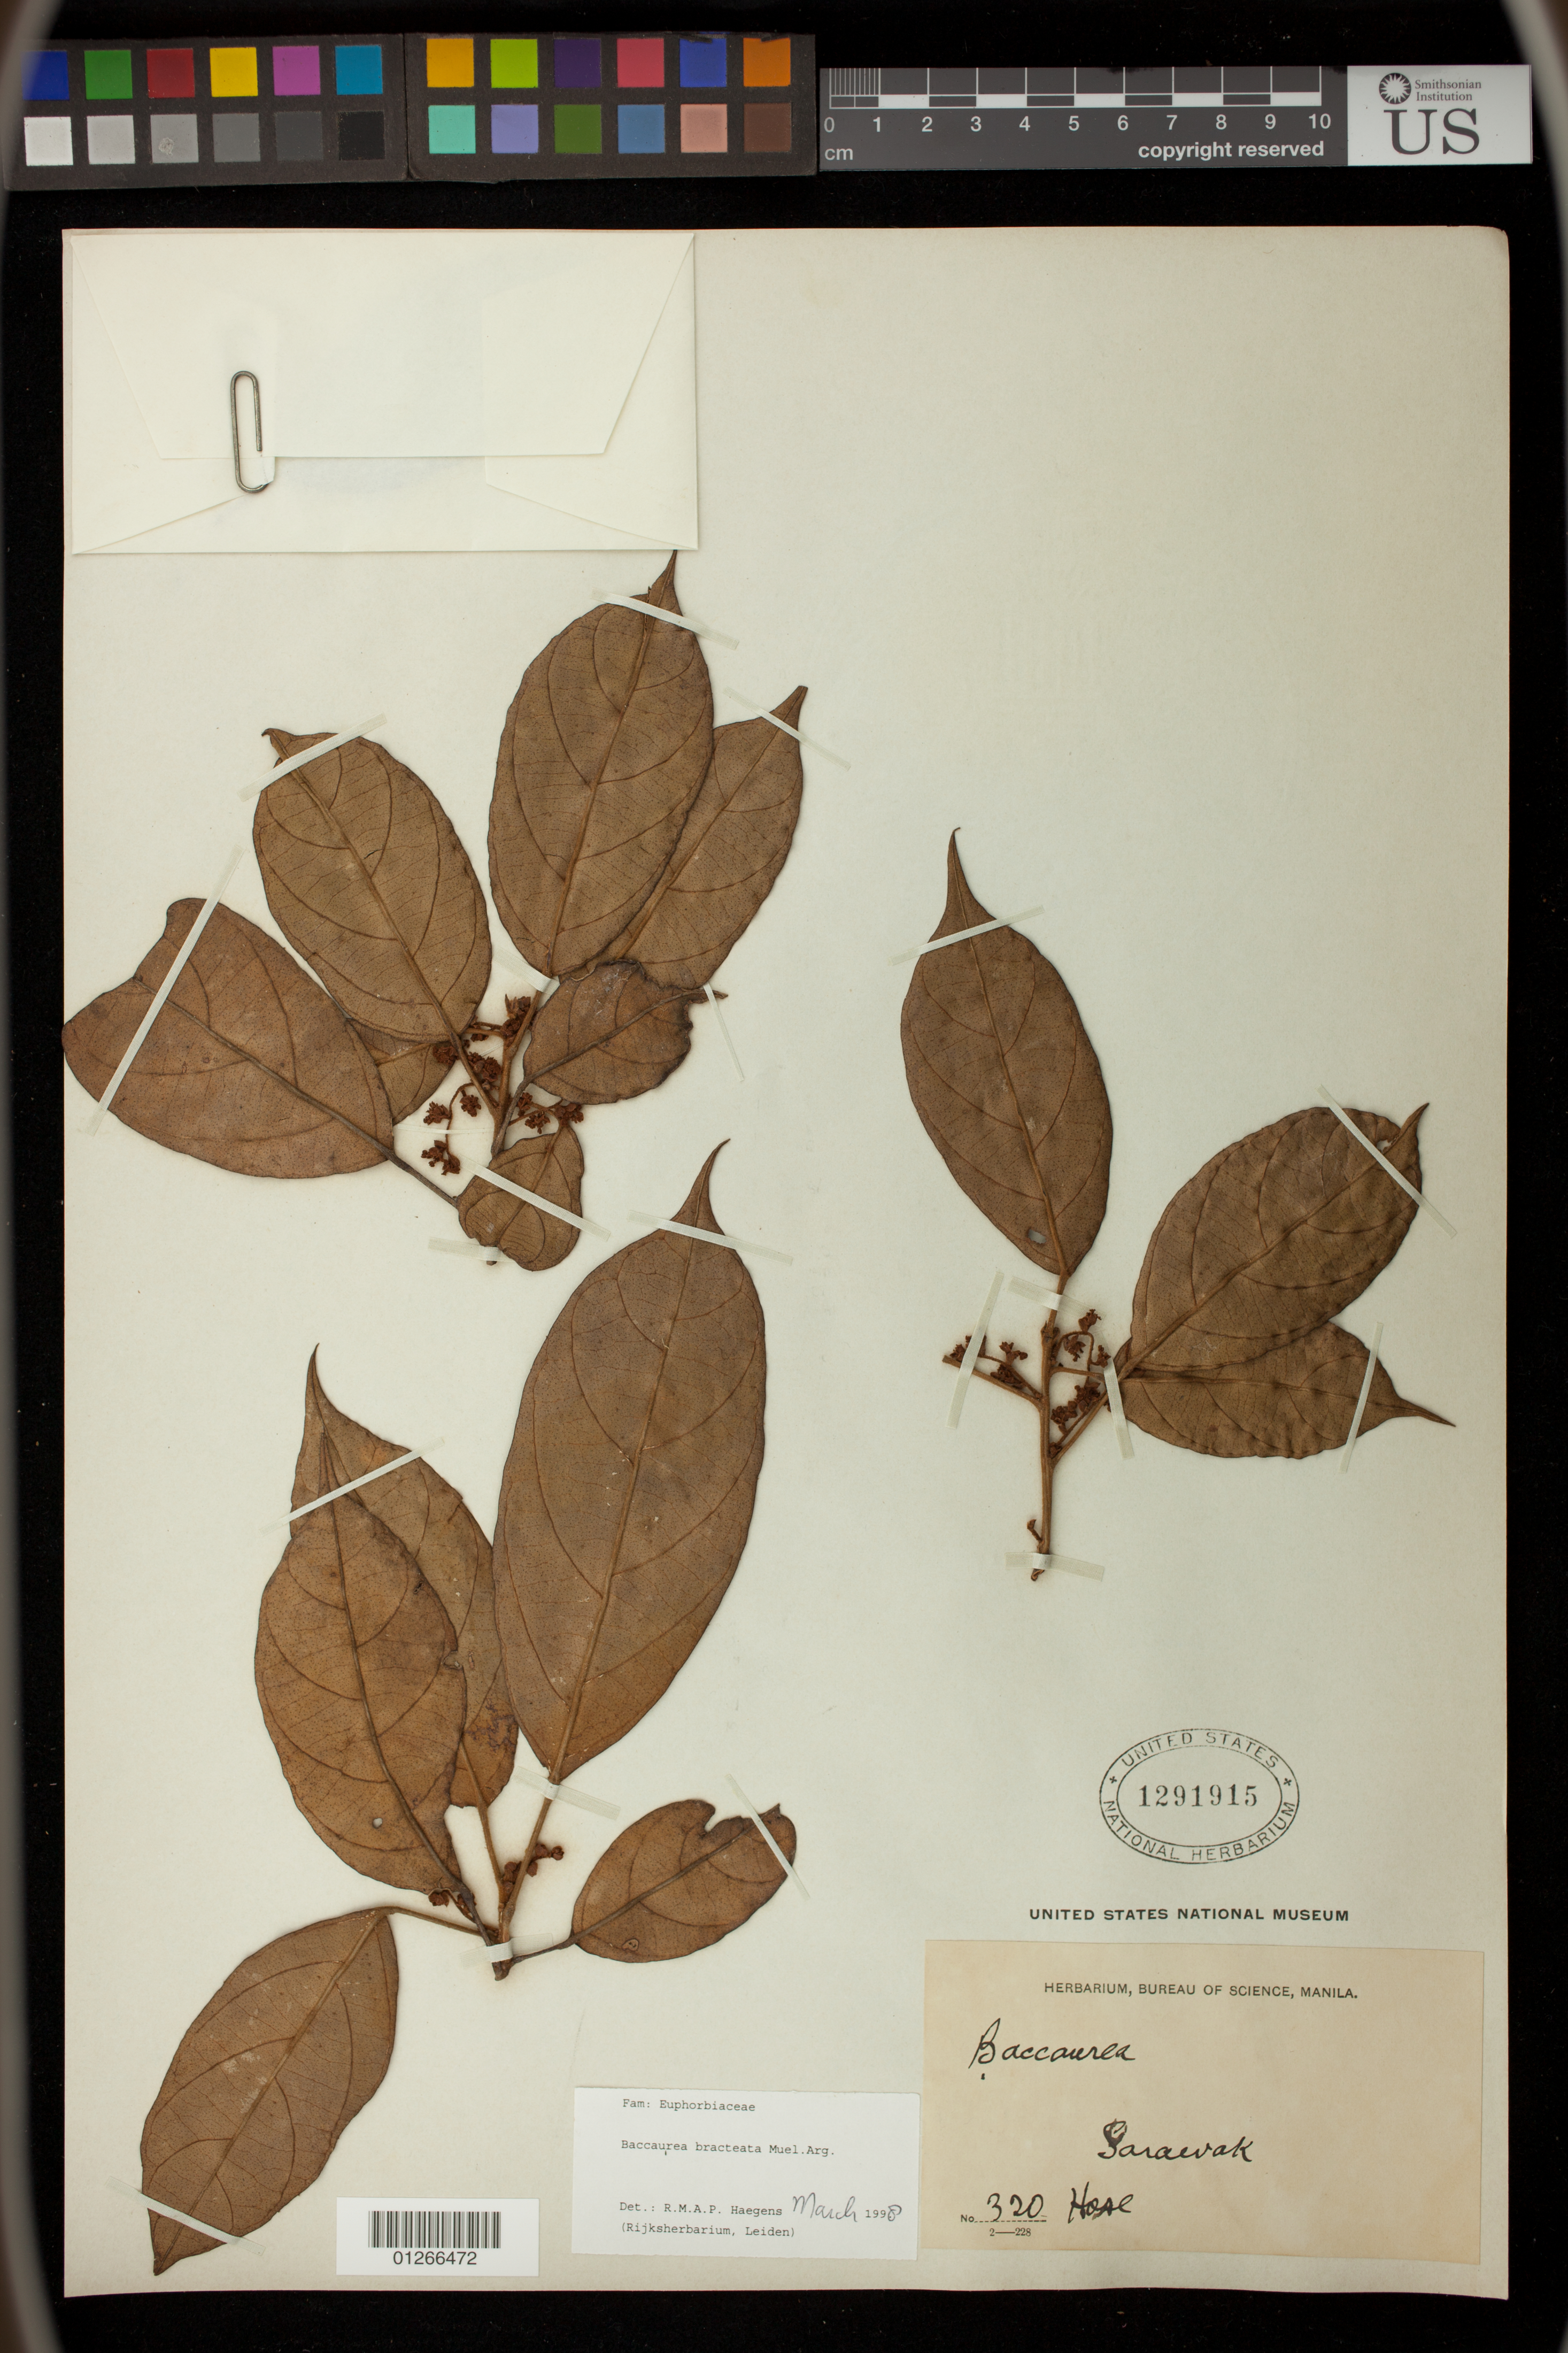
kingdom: Plantae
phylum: Tracheophyta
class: Magnoliopsida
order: Malpighiales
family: Phyllanthaceae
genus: Baccaurea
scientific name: Baccaurea bracteata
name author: Müll. Arg.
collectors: -. Hone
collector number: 320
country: Malaysia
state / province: Sarawak